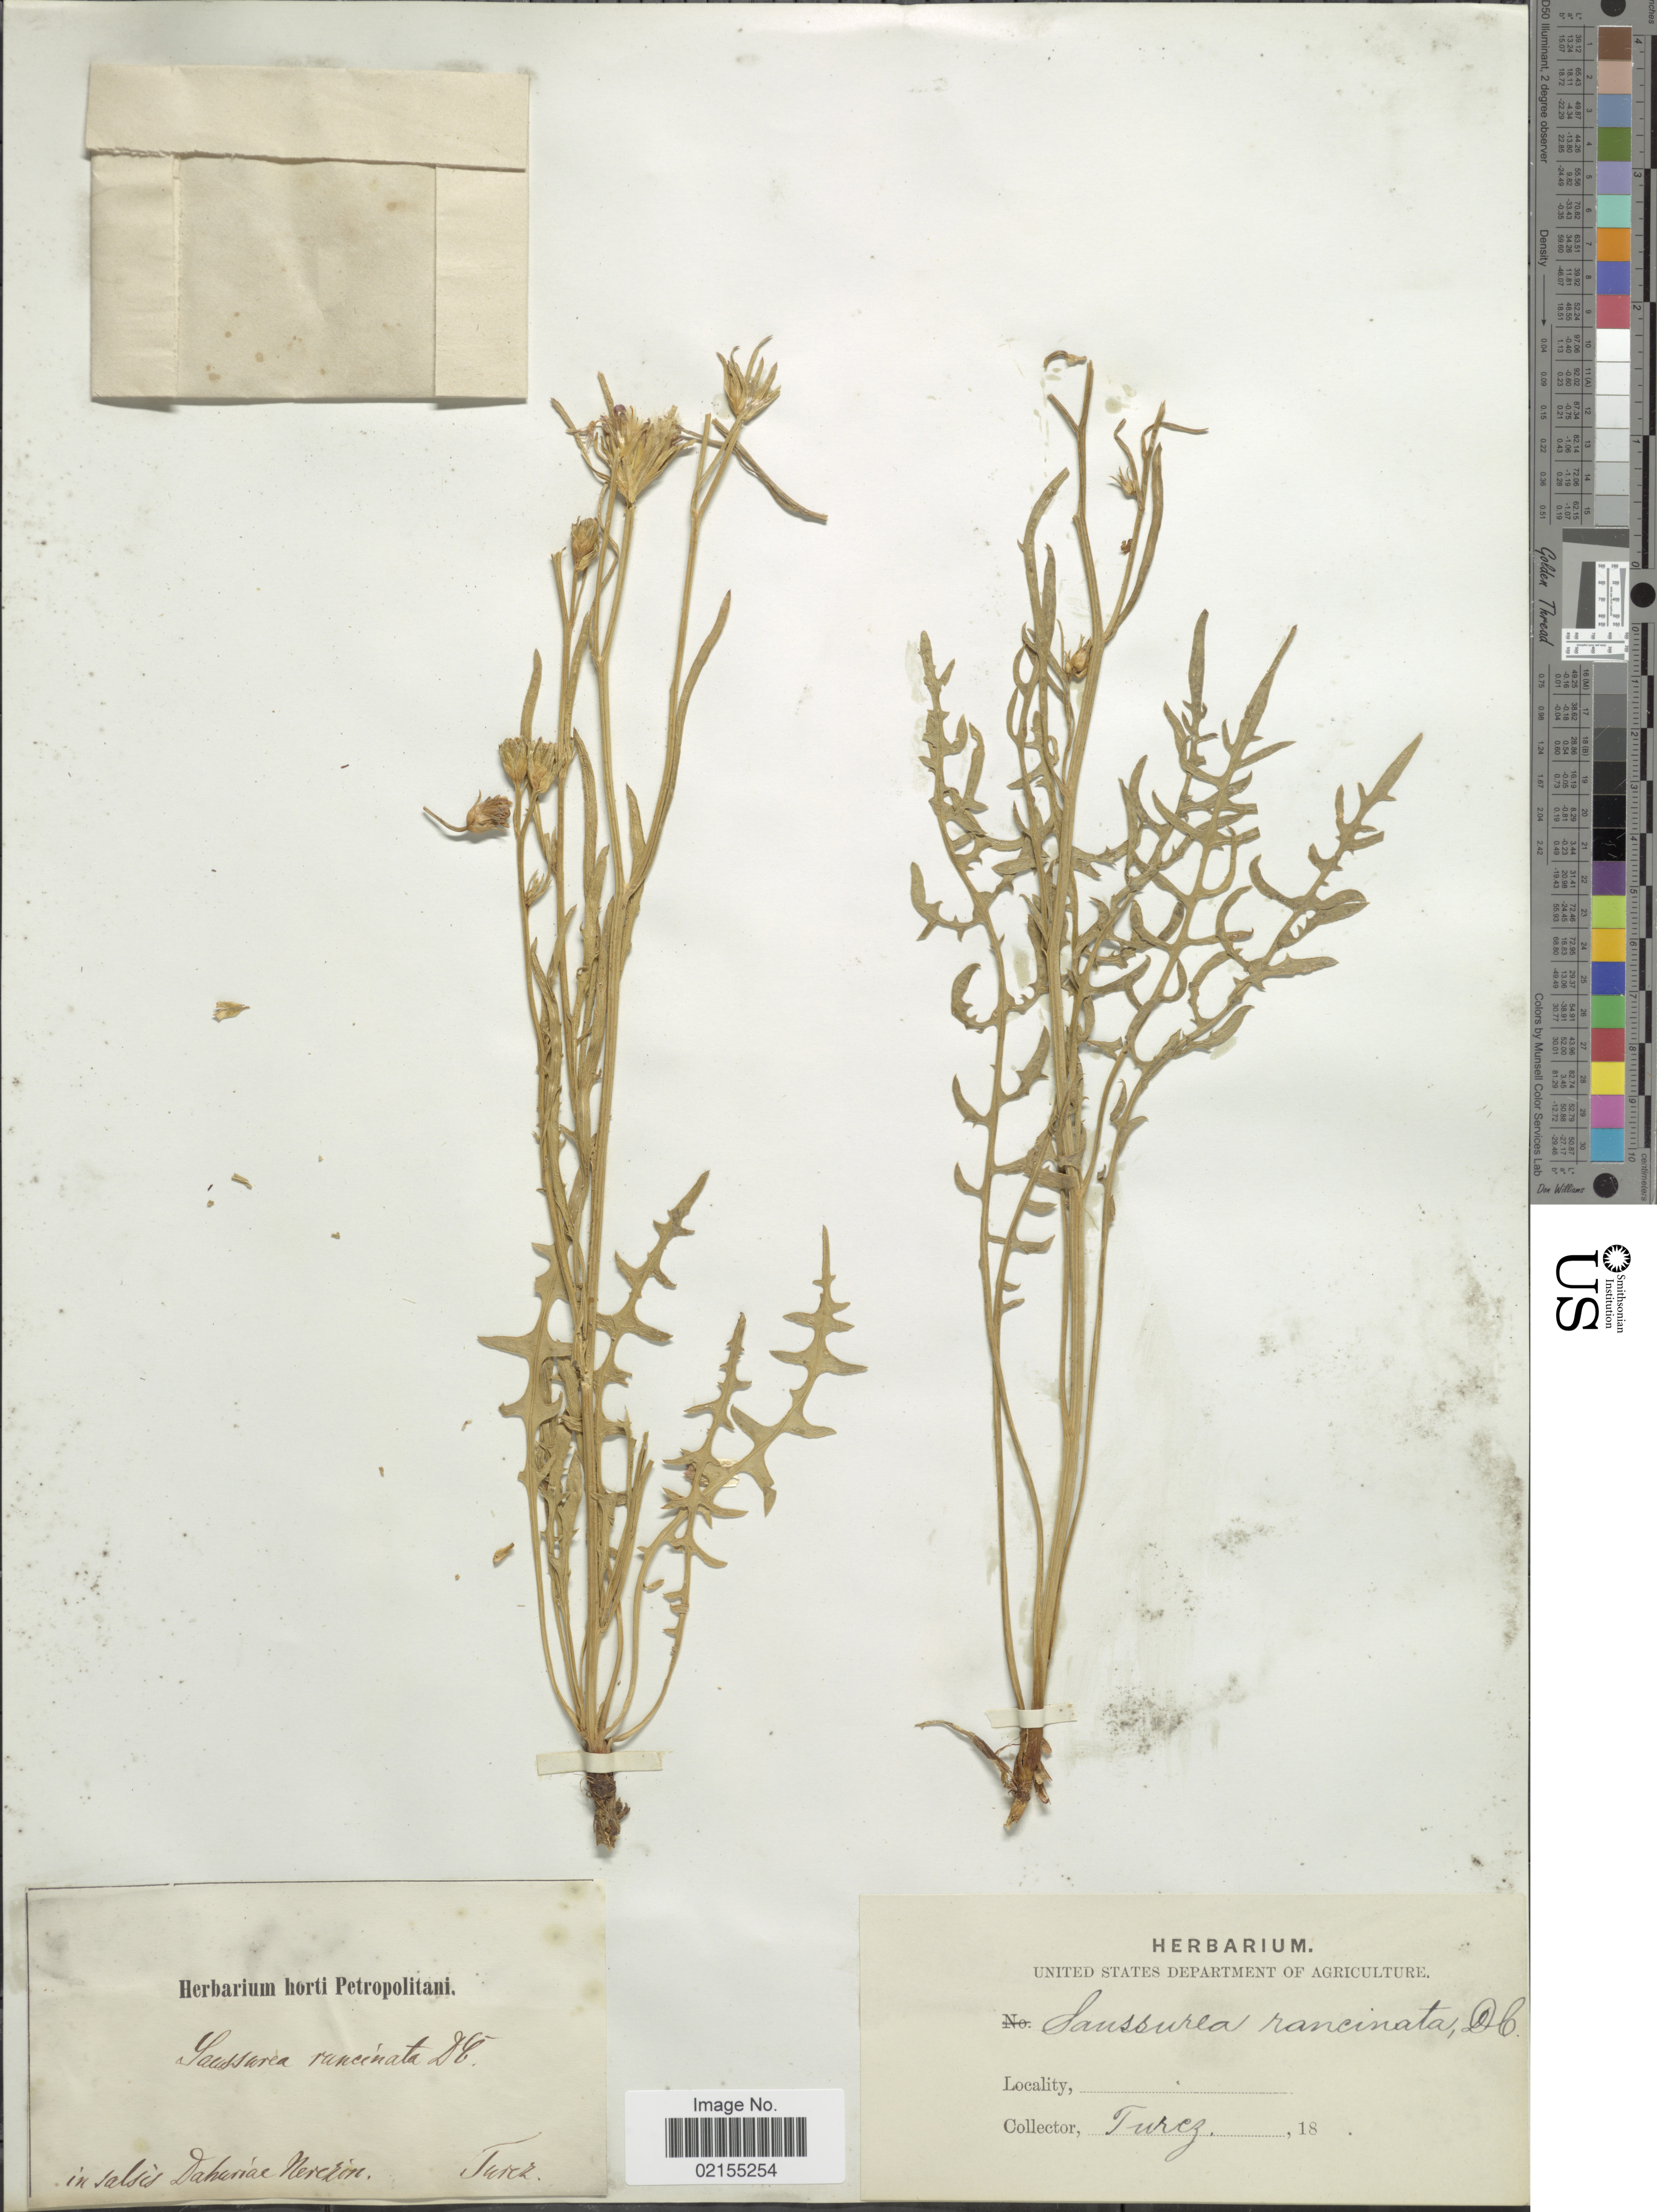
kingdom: Plantae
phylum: Tracheophyta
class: Magnoliopsida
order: Asterales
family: Asteraceae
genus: Saussurea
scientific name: Saussurea runcinata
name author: DC.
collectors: N. Turczaninow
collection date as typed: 18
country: Russian Federation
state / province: Zabaykalsky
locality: In salsis, Dahuriae Nerczin.